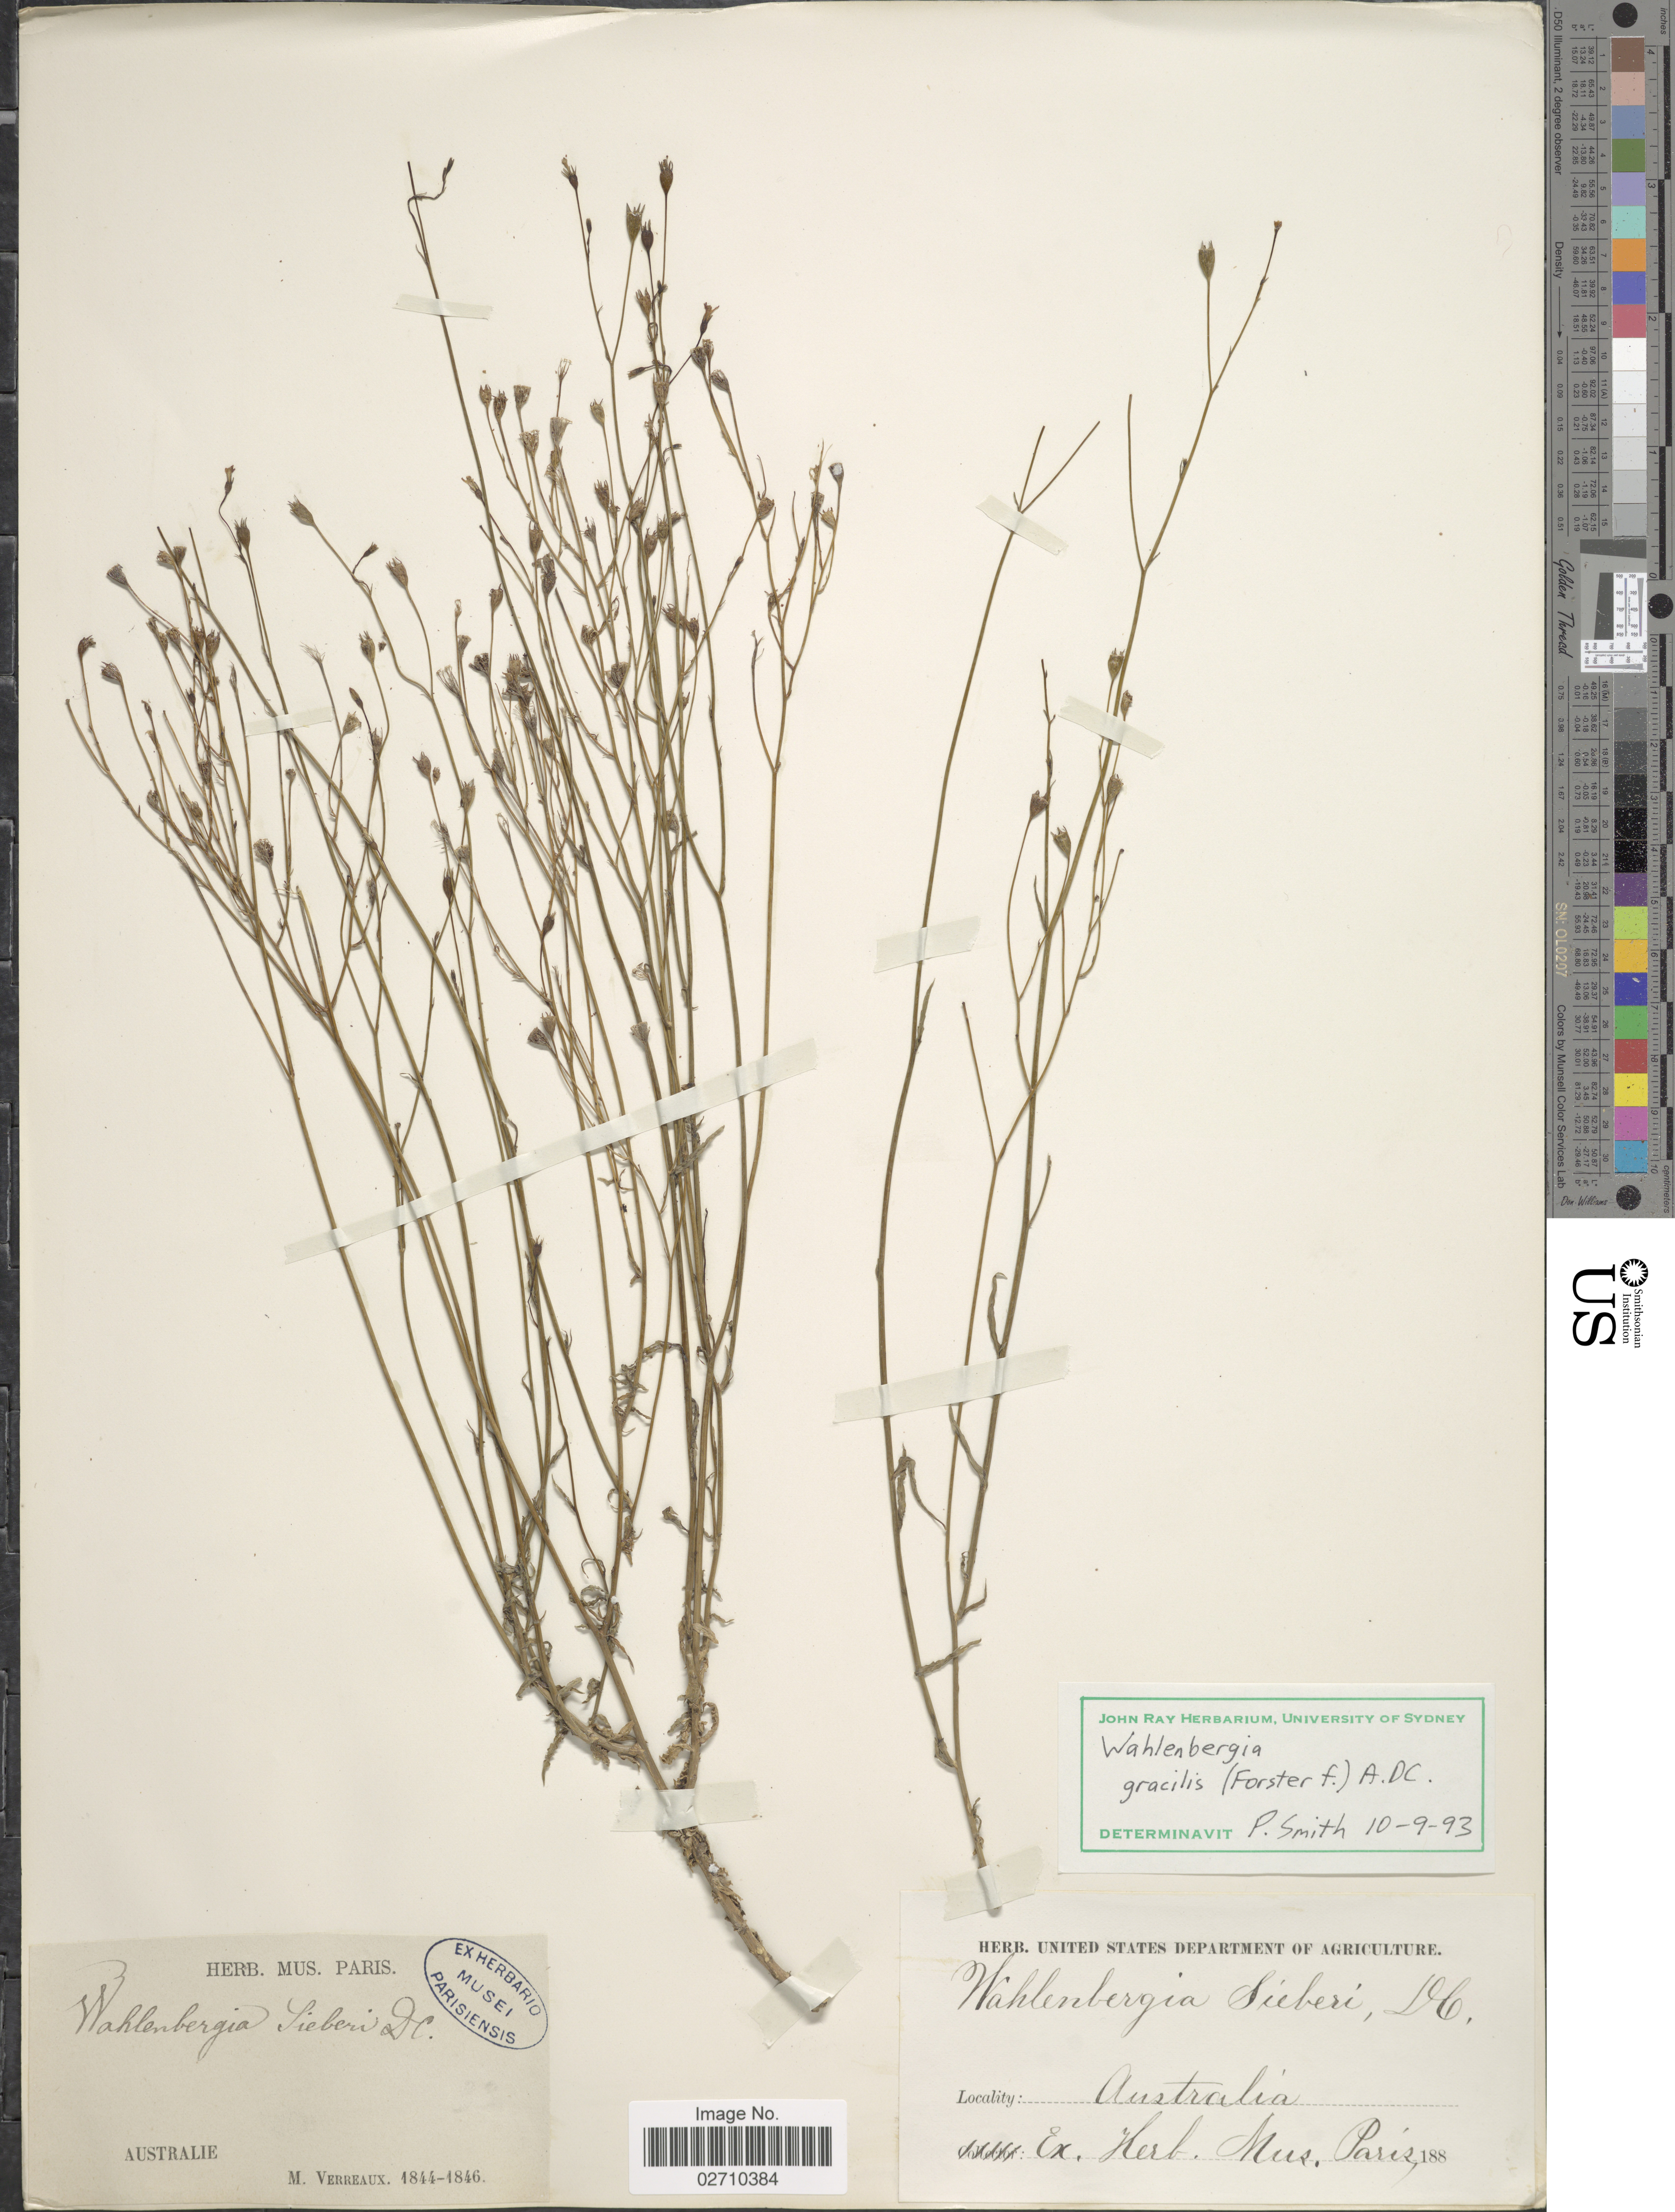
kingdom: Plantae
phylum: Tracheophyta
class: Magnoliopsida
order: Asterales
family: Campanulaceae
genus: Wahlenbergia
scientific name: Wahlenbergia gracilis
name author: A. DC.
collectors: M. Verreaux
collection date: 1844/1846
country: Australia